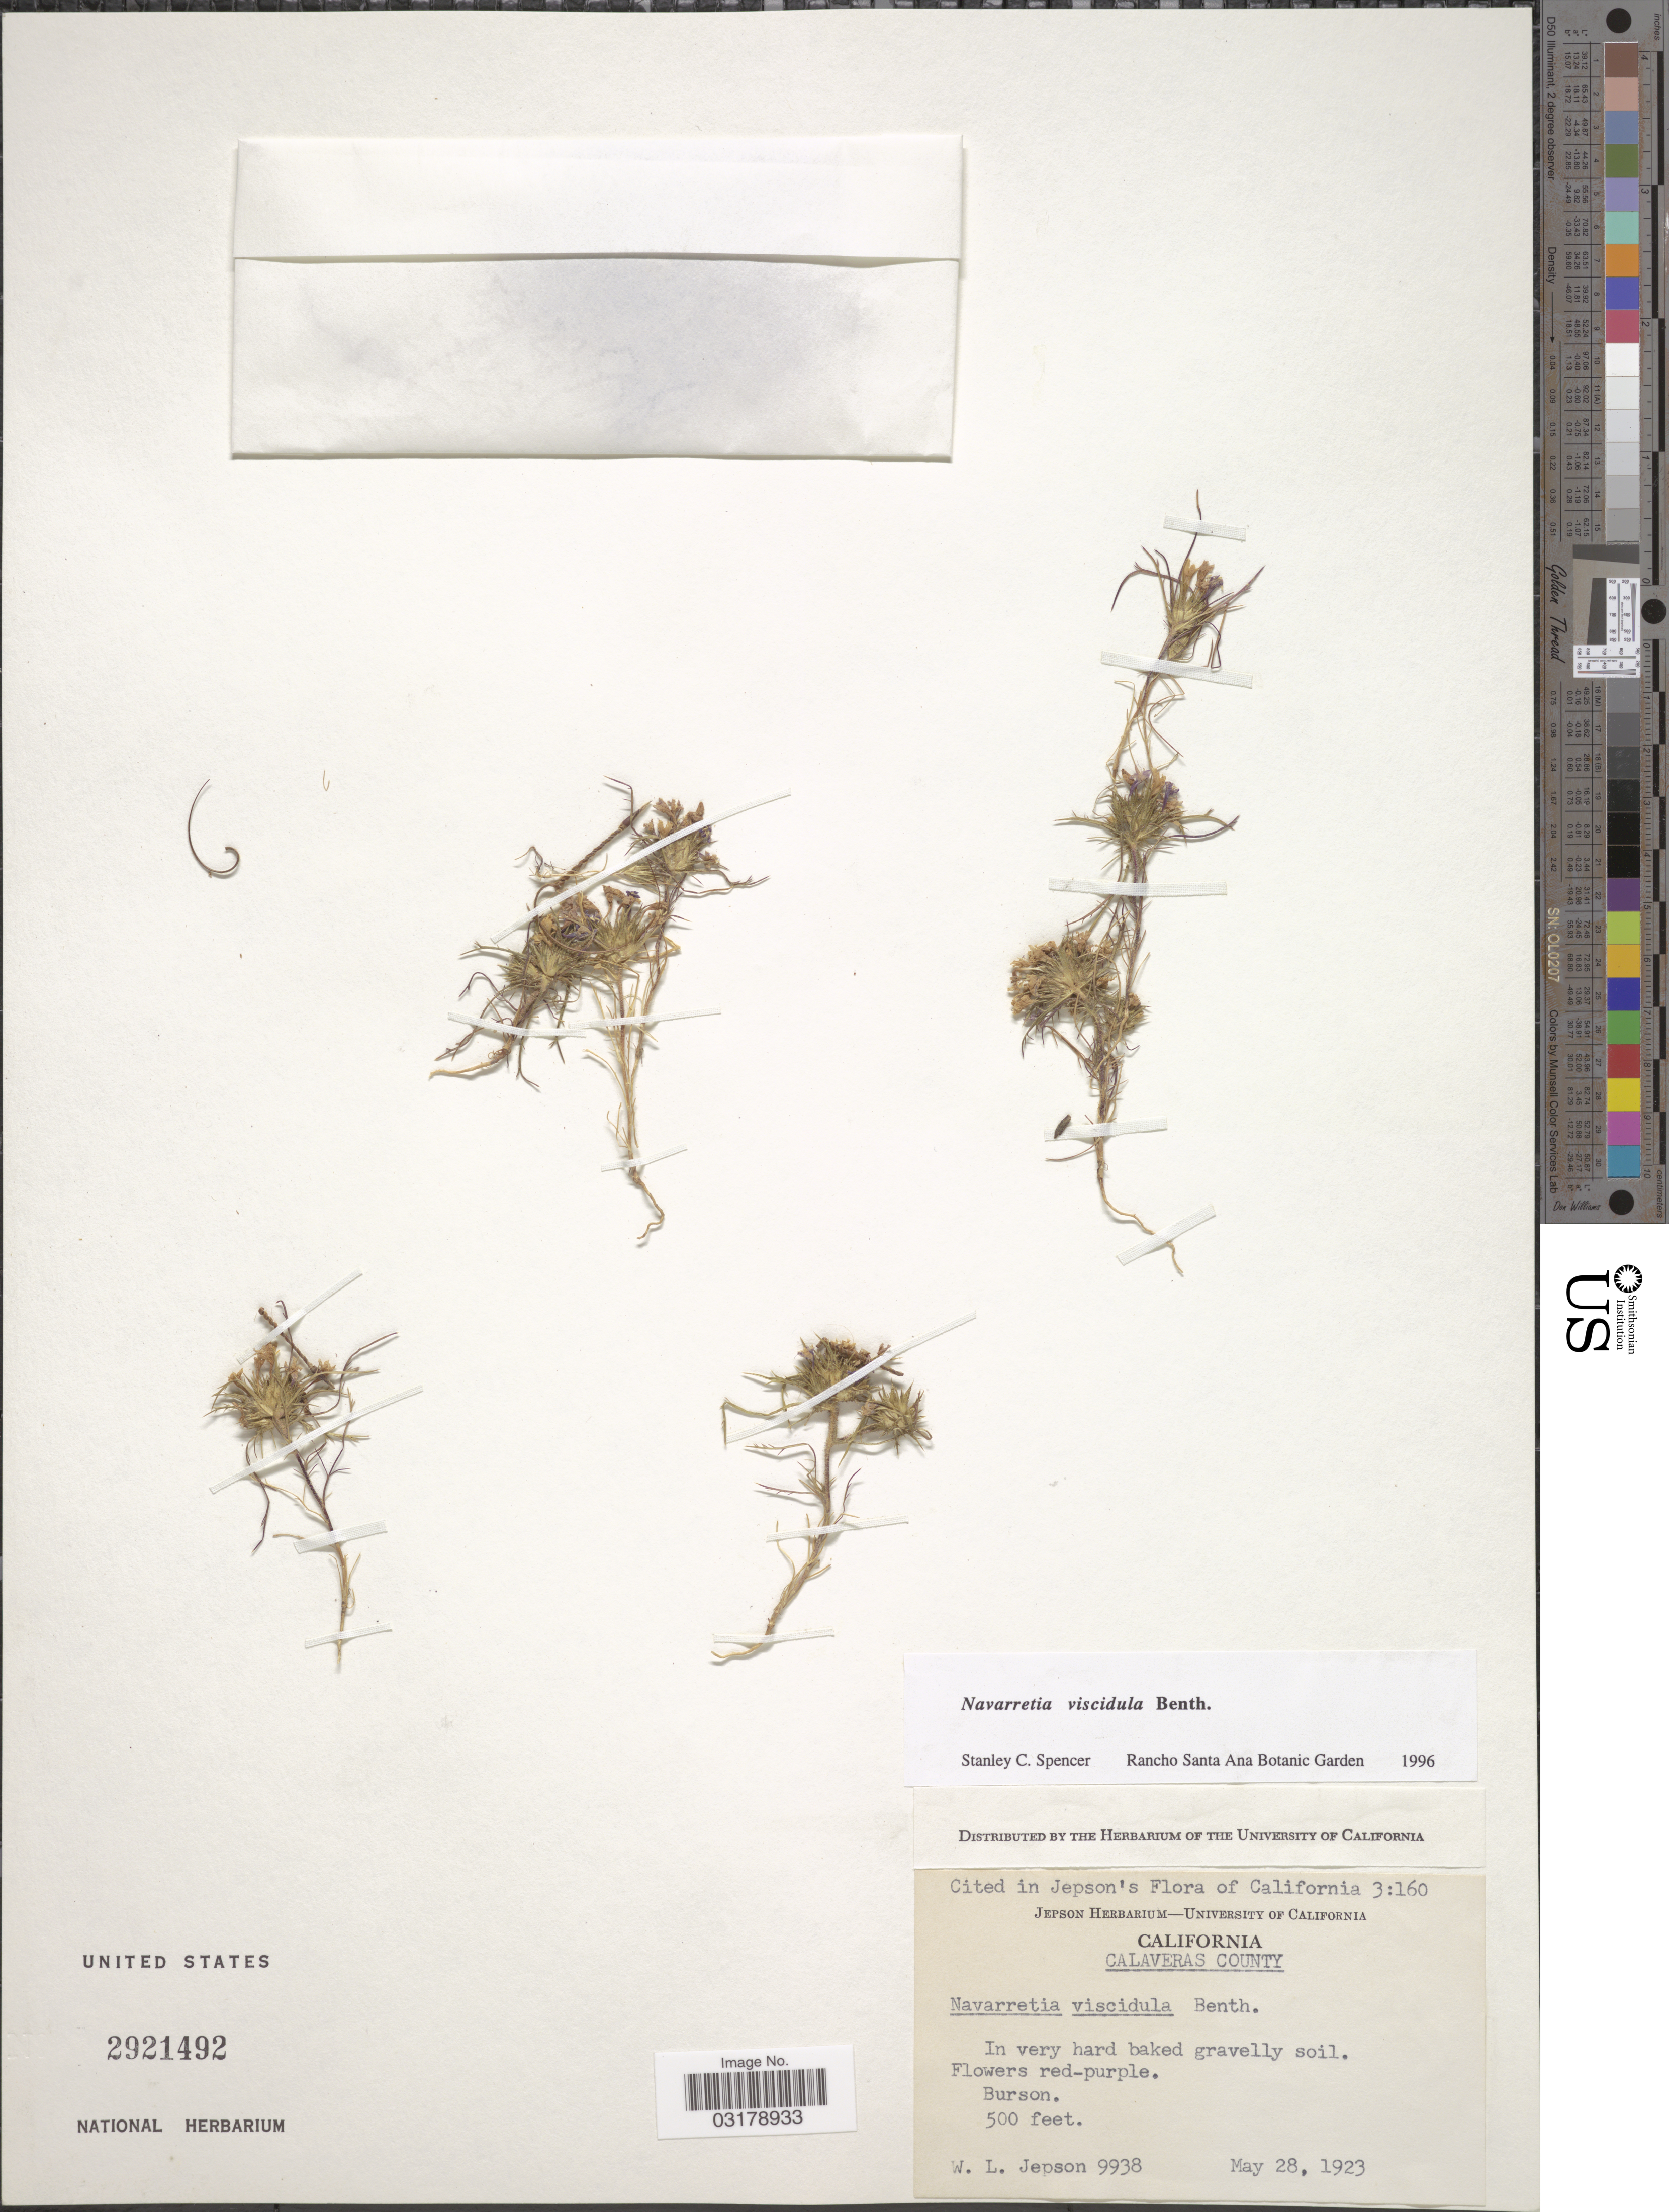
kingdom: Plantae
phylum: Tracheophyta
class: Magnoliopsida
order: Ericales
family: Polemoniaceae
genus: Navarretia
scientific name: Navarretia viscidula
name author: Benth.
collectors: W. L. Jepson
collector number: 9983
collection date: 1923-05-28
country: United States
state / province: California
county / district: Calaveras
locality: Calaveras County. Burson.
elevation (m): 152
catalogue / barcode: US 2921492